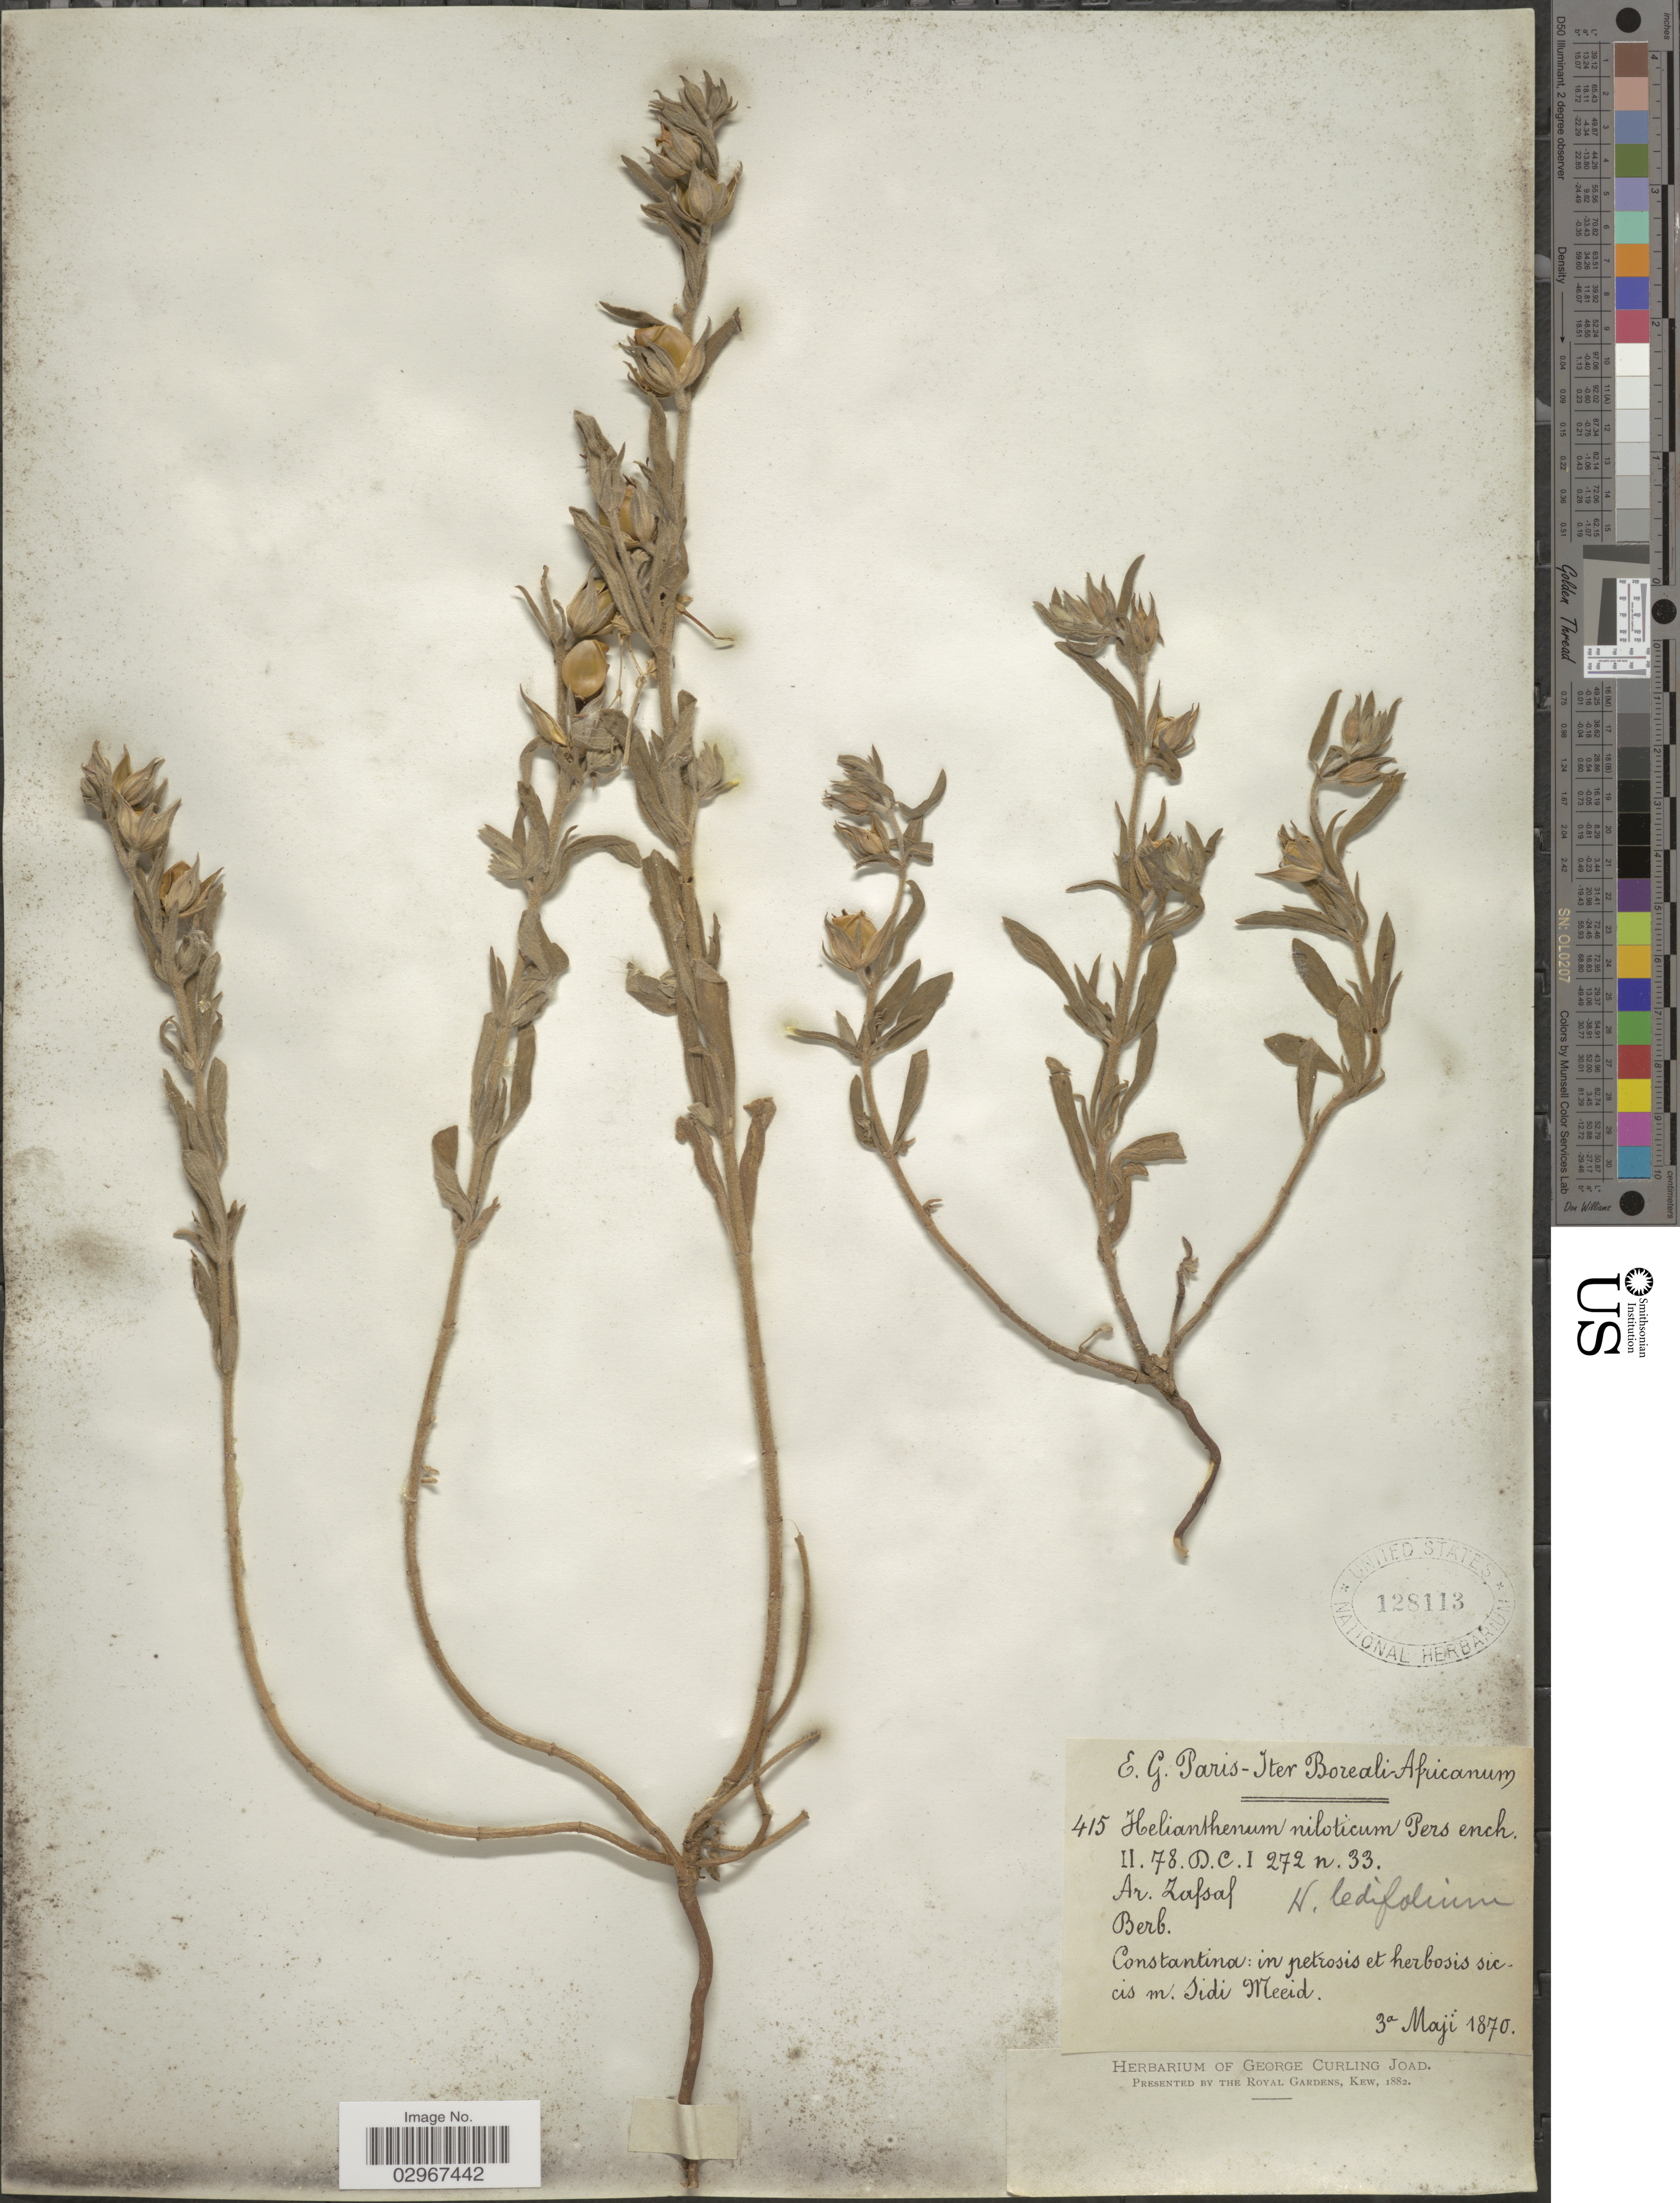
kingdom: Plantae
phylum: Tracheophyta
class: Magnoliopsida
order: Malvales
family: Cistaceae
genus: Helianthemum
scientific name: Helianthemum niloticum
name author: (L.) Pers.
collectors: Paris, E.G.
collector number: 415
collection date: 1870-05-03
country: Algeria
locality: Iter Boreali Africanum. Constantina: in petrosis et herbosis siccis m. Sidi Meeid.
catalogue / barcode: US 128113